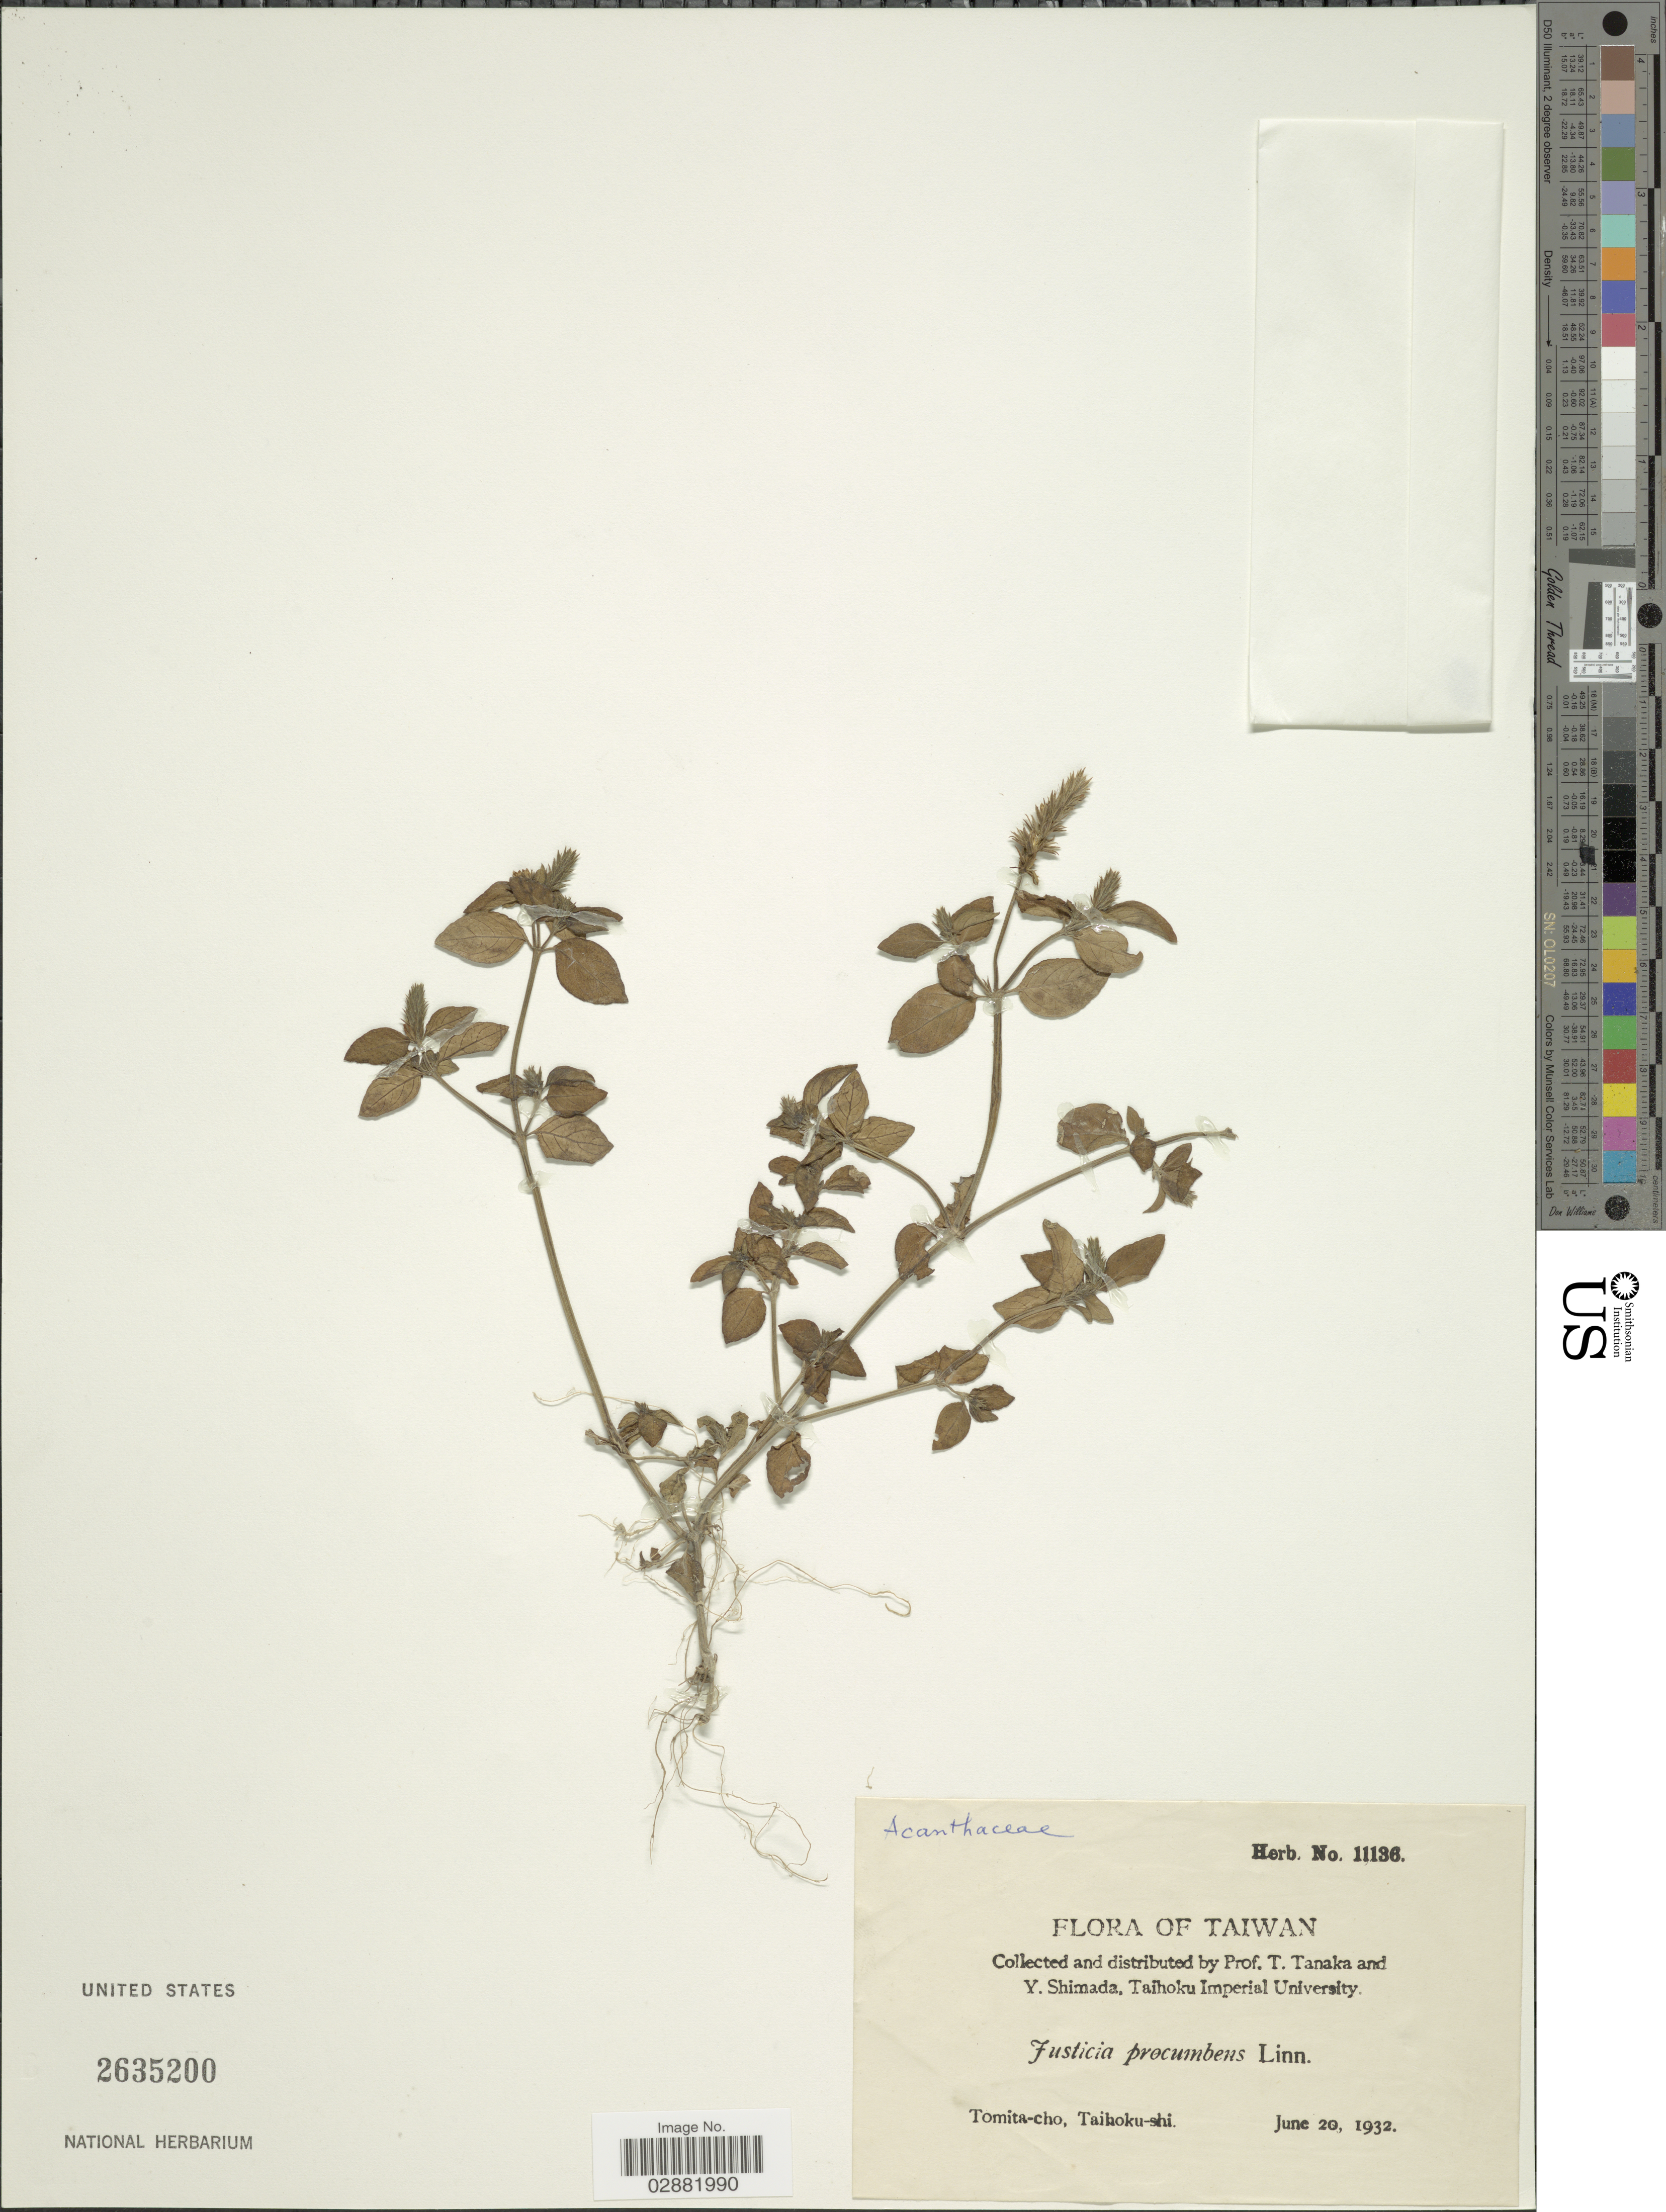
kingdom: Plantae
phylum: Tracheophyta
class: Magnoliopsida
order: Lamiales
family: Acanthaceae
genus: Justicia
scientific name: Justicia procumbens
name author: L.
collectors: T. Tanaka & Y. Shimada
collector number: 11136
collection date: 1932-06-20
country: Taiwan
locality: Tomita-cho, Taihoku-shi.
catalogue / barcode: US 2635200